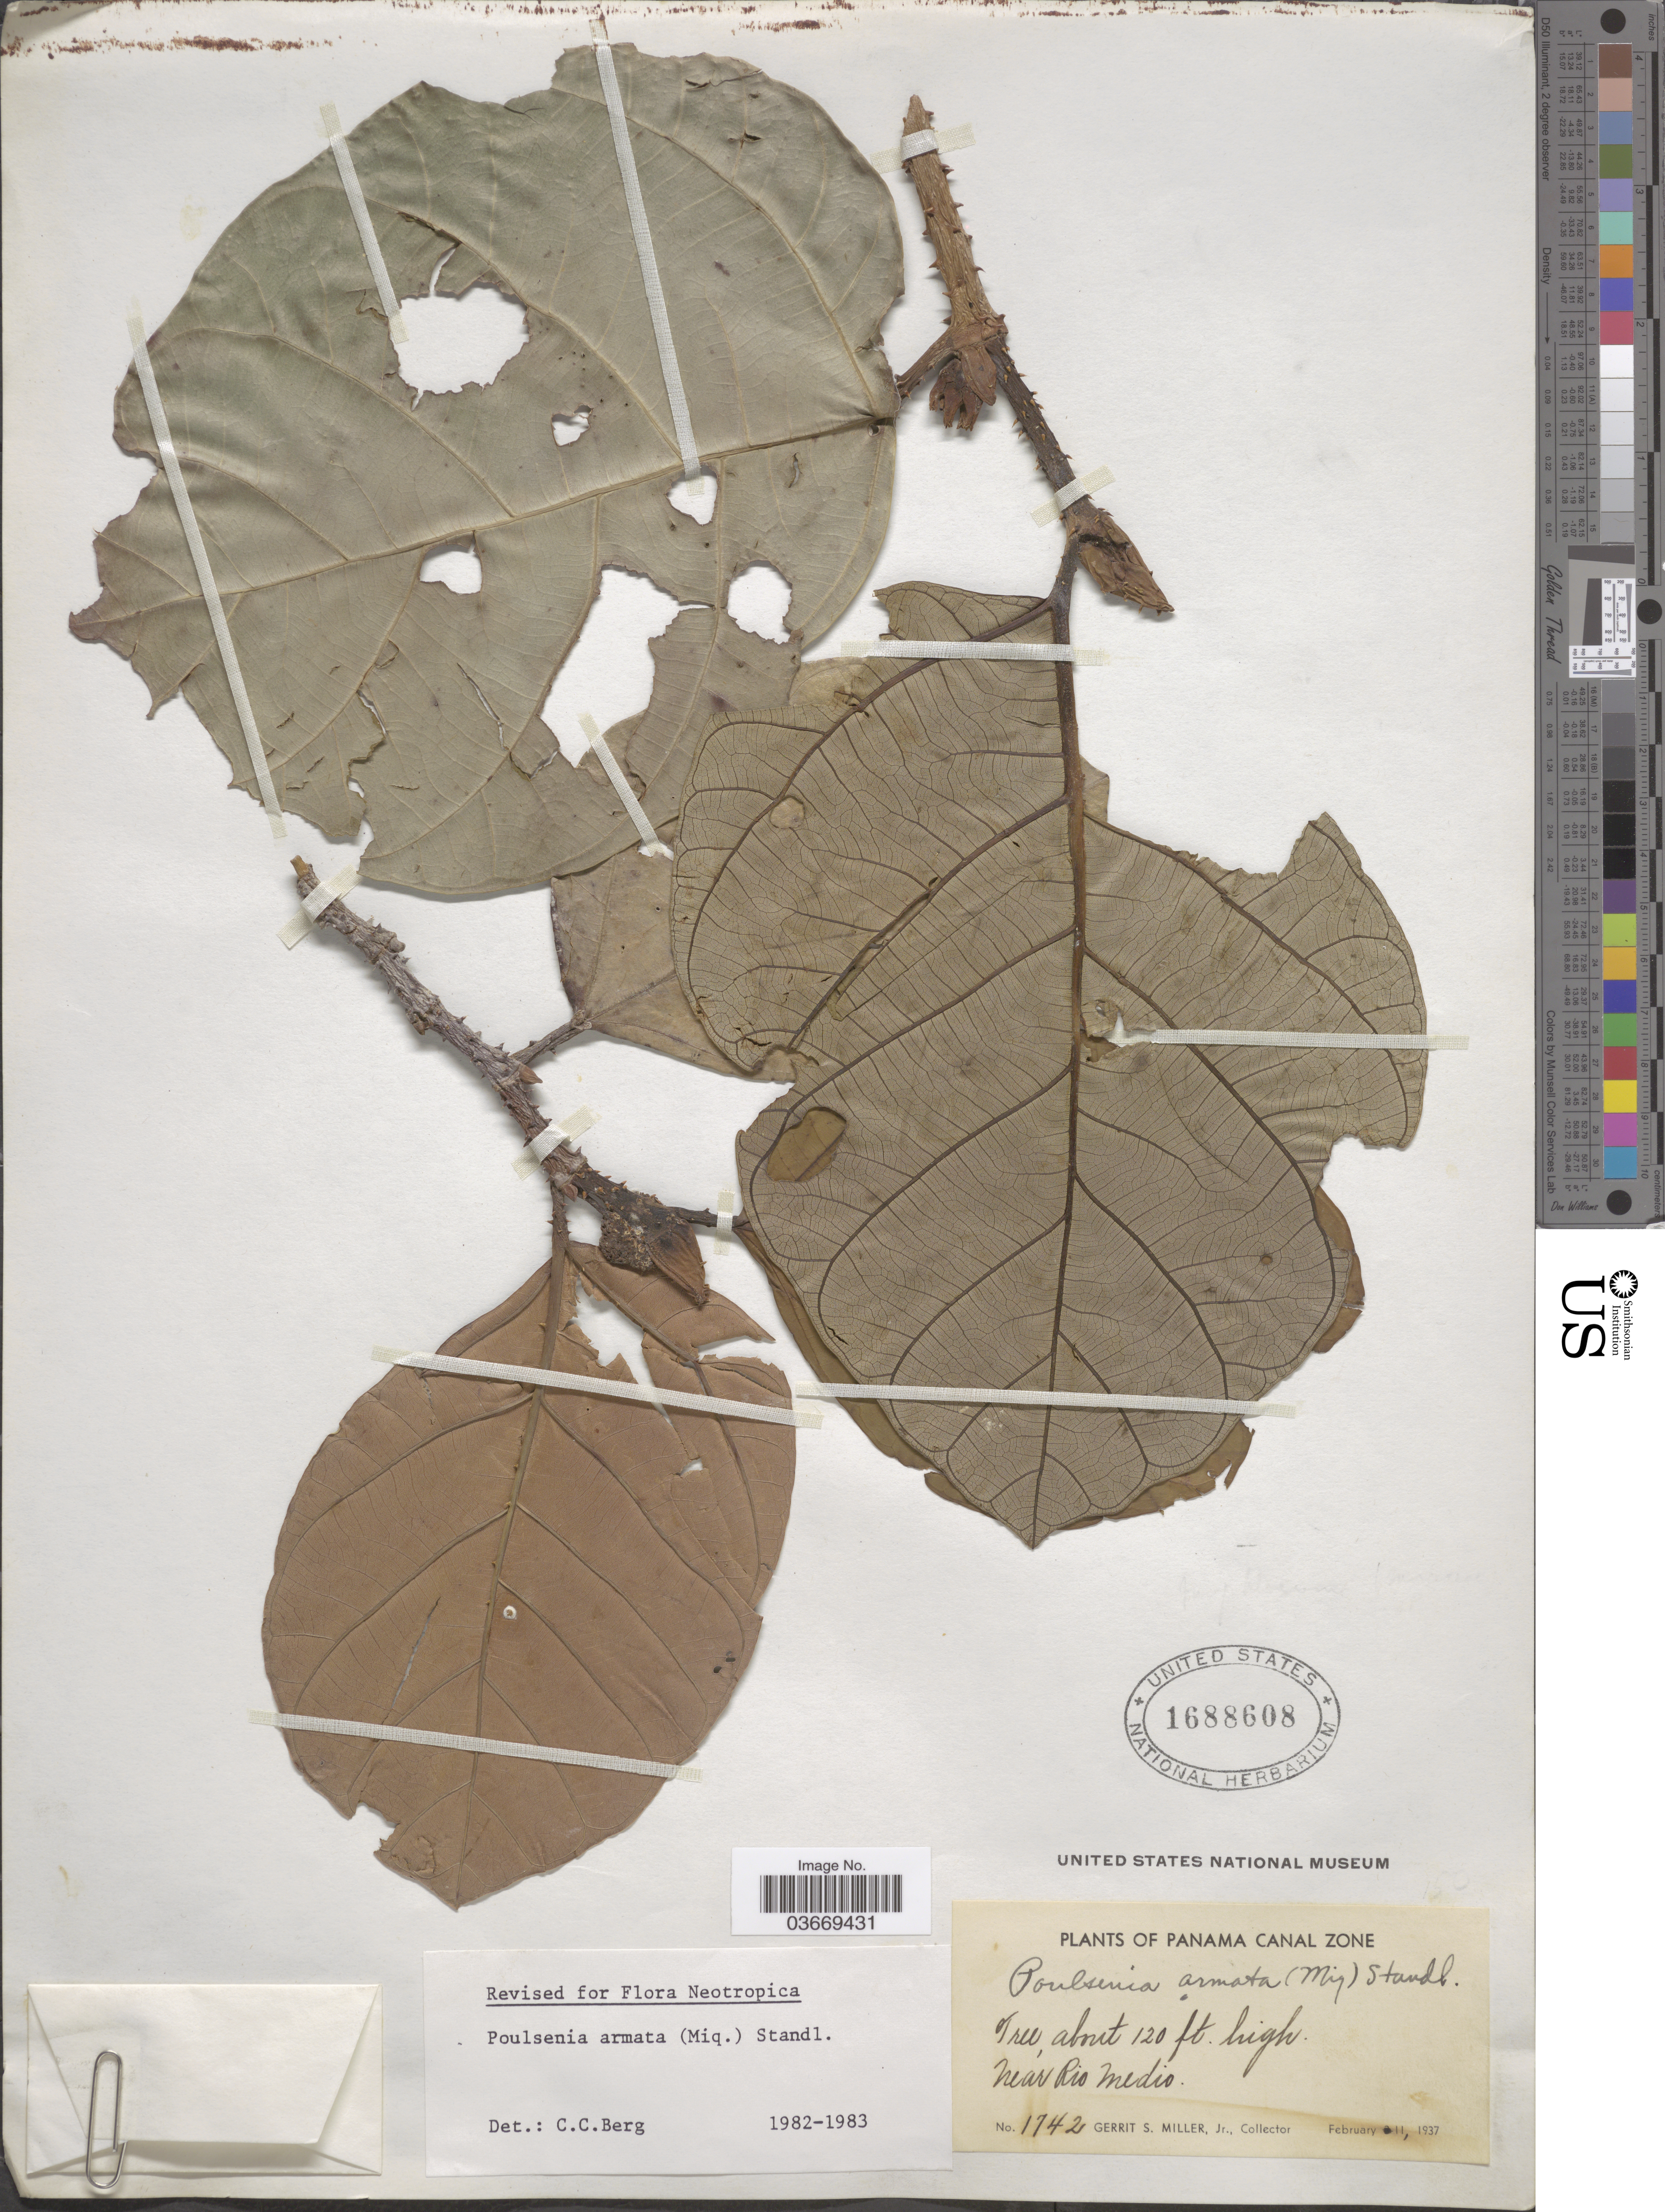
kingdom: Plantae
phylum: Tracheophyta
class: Magnoliopsida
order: Rosales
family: Moraceae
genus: Poulsenia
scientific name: Poulsenia armata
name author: (Miq.) Standl.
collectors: G. S. Miller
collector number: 1742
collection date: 1937-02-11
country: Panama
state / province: Colón / Panamá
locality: Panama Canal Zone. Near Rio Medio.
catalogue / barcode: US 1688608